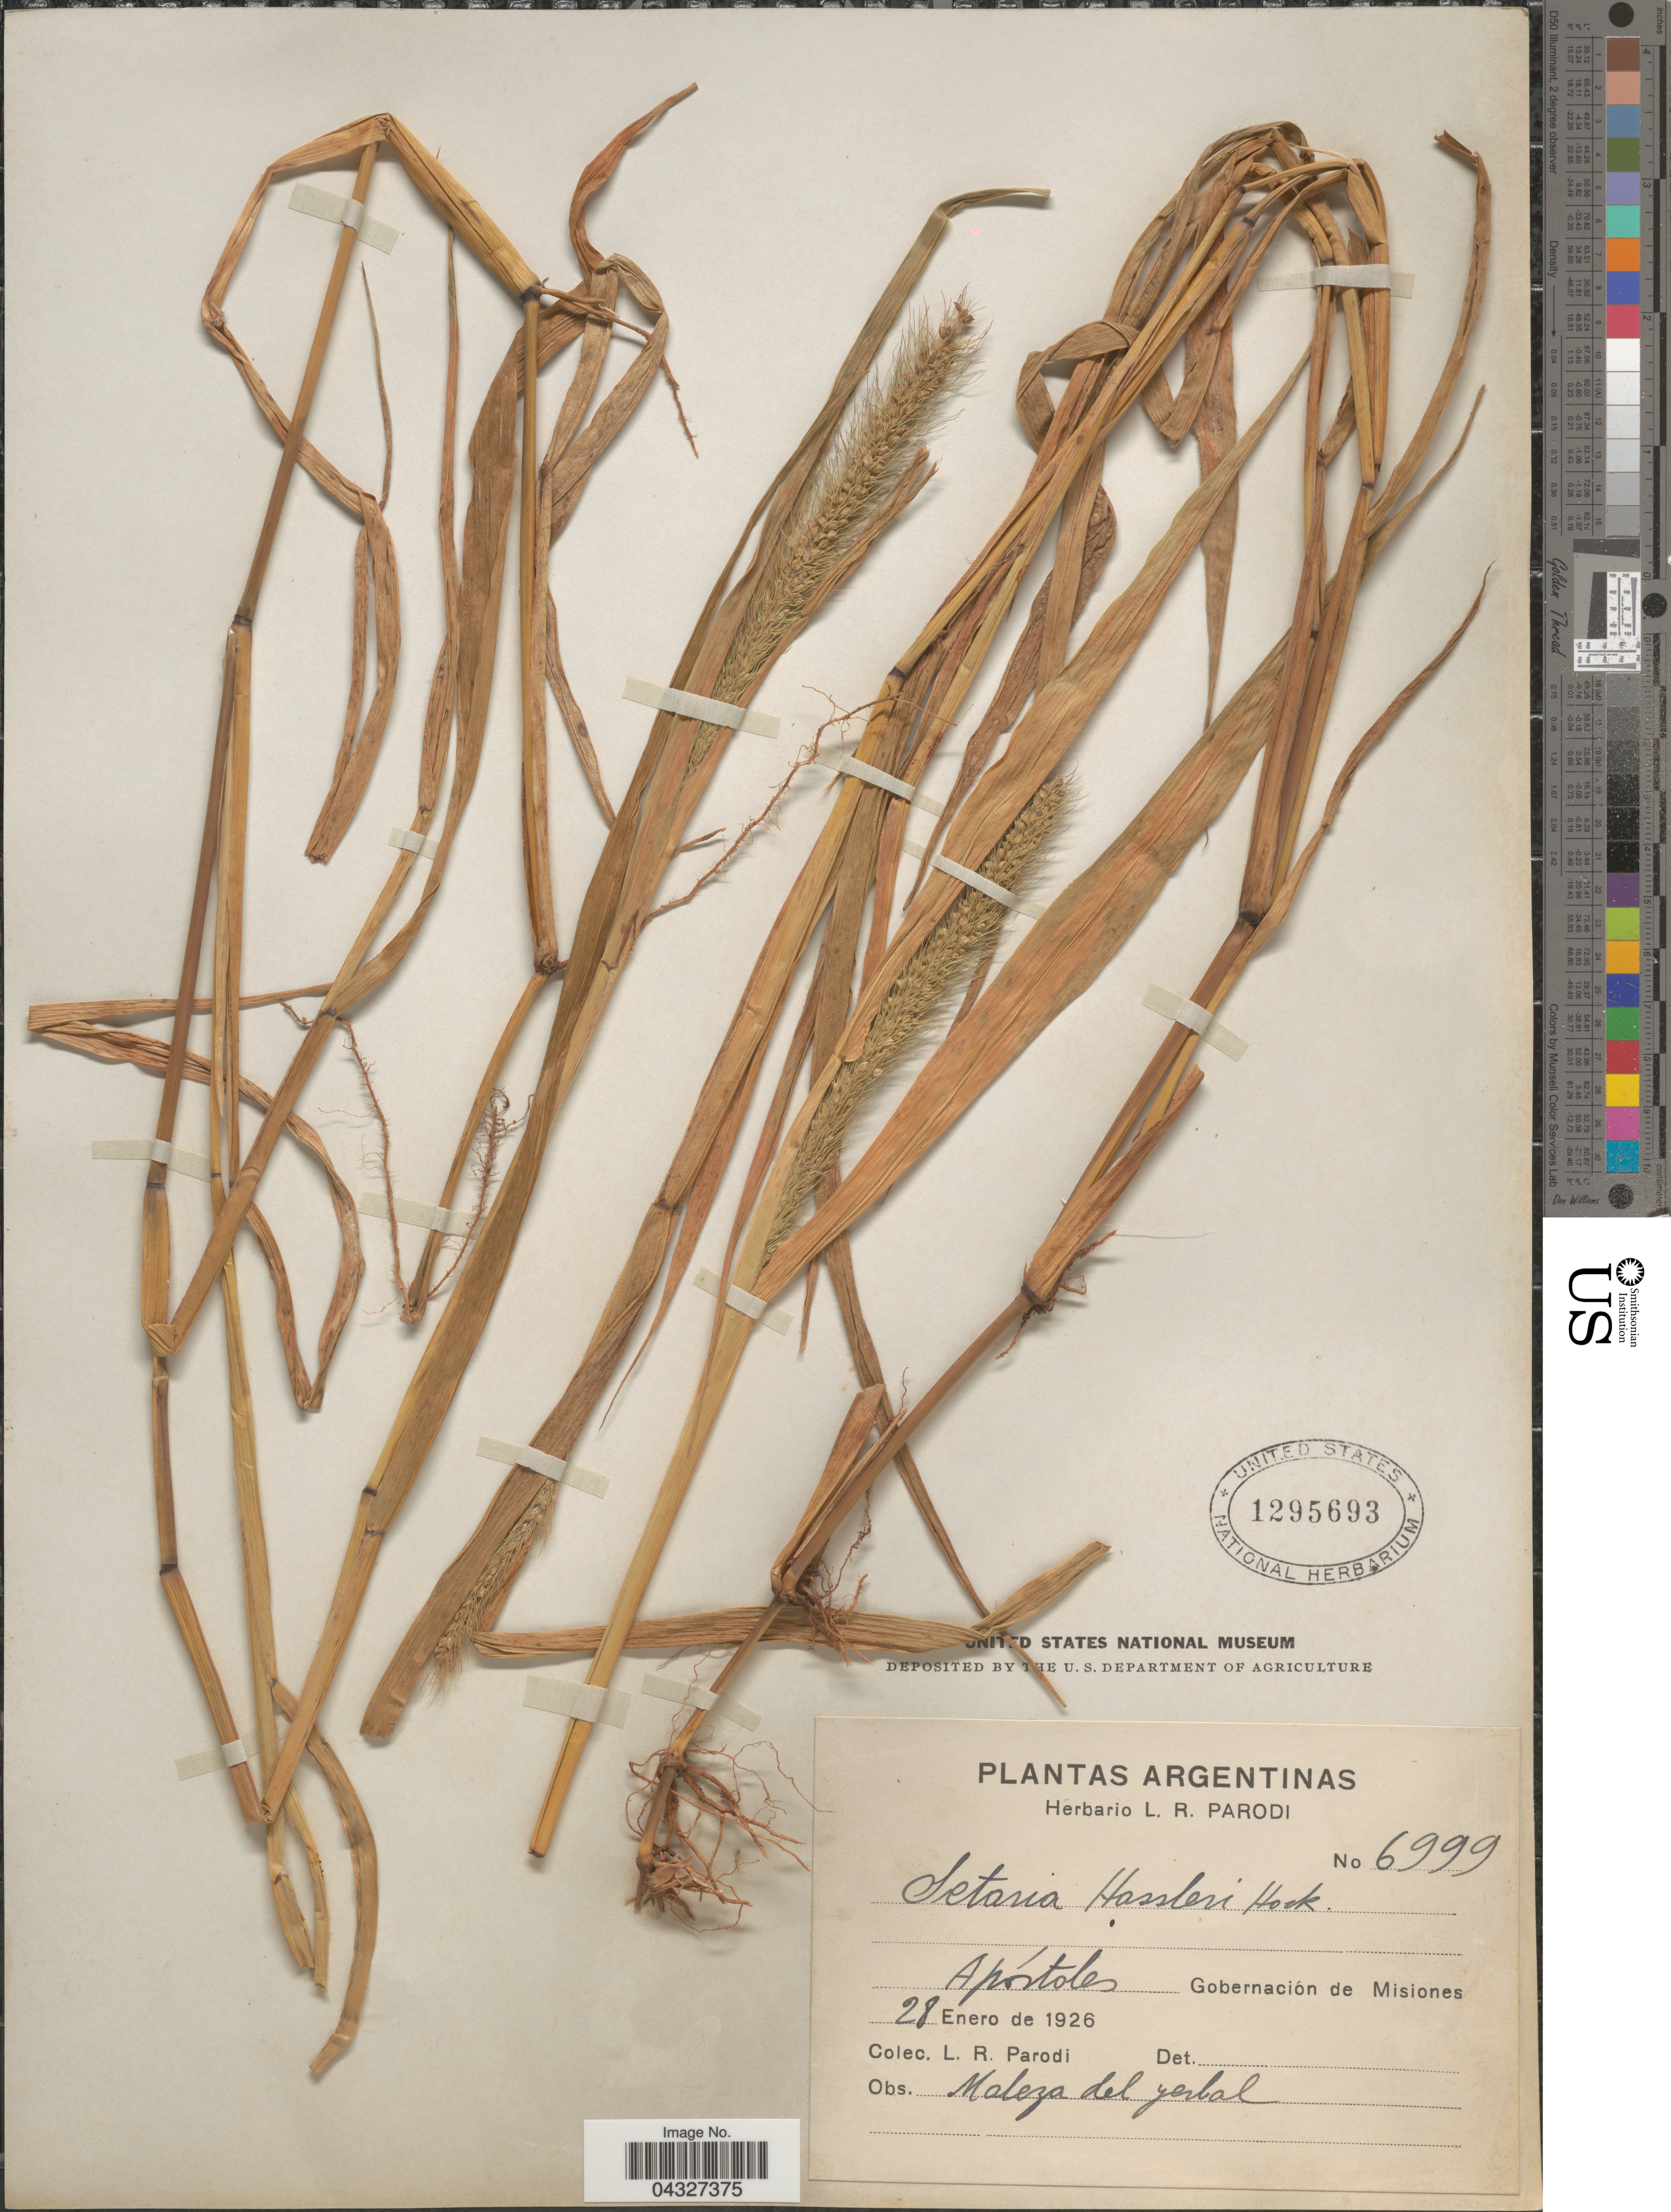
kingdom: Plantae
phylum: Tracheophyta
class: Liliopsida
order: Poales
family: Poaceae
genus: Setaria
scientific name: Setaria hassleri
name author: Hack. in Chodat & Hassl.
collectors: L. R. Parodi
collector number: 6999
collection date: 1926-01-28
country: Argentina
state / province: Misiones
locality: Apóstoles. Gobernación de Misiones.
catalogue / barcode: US 1295693